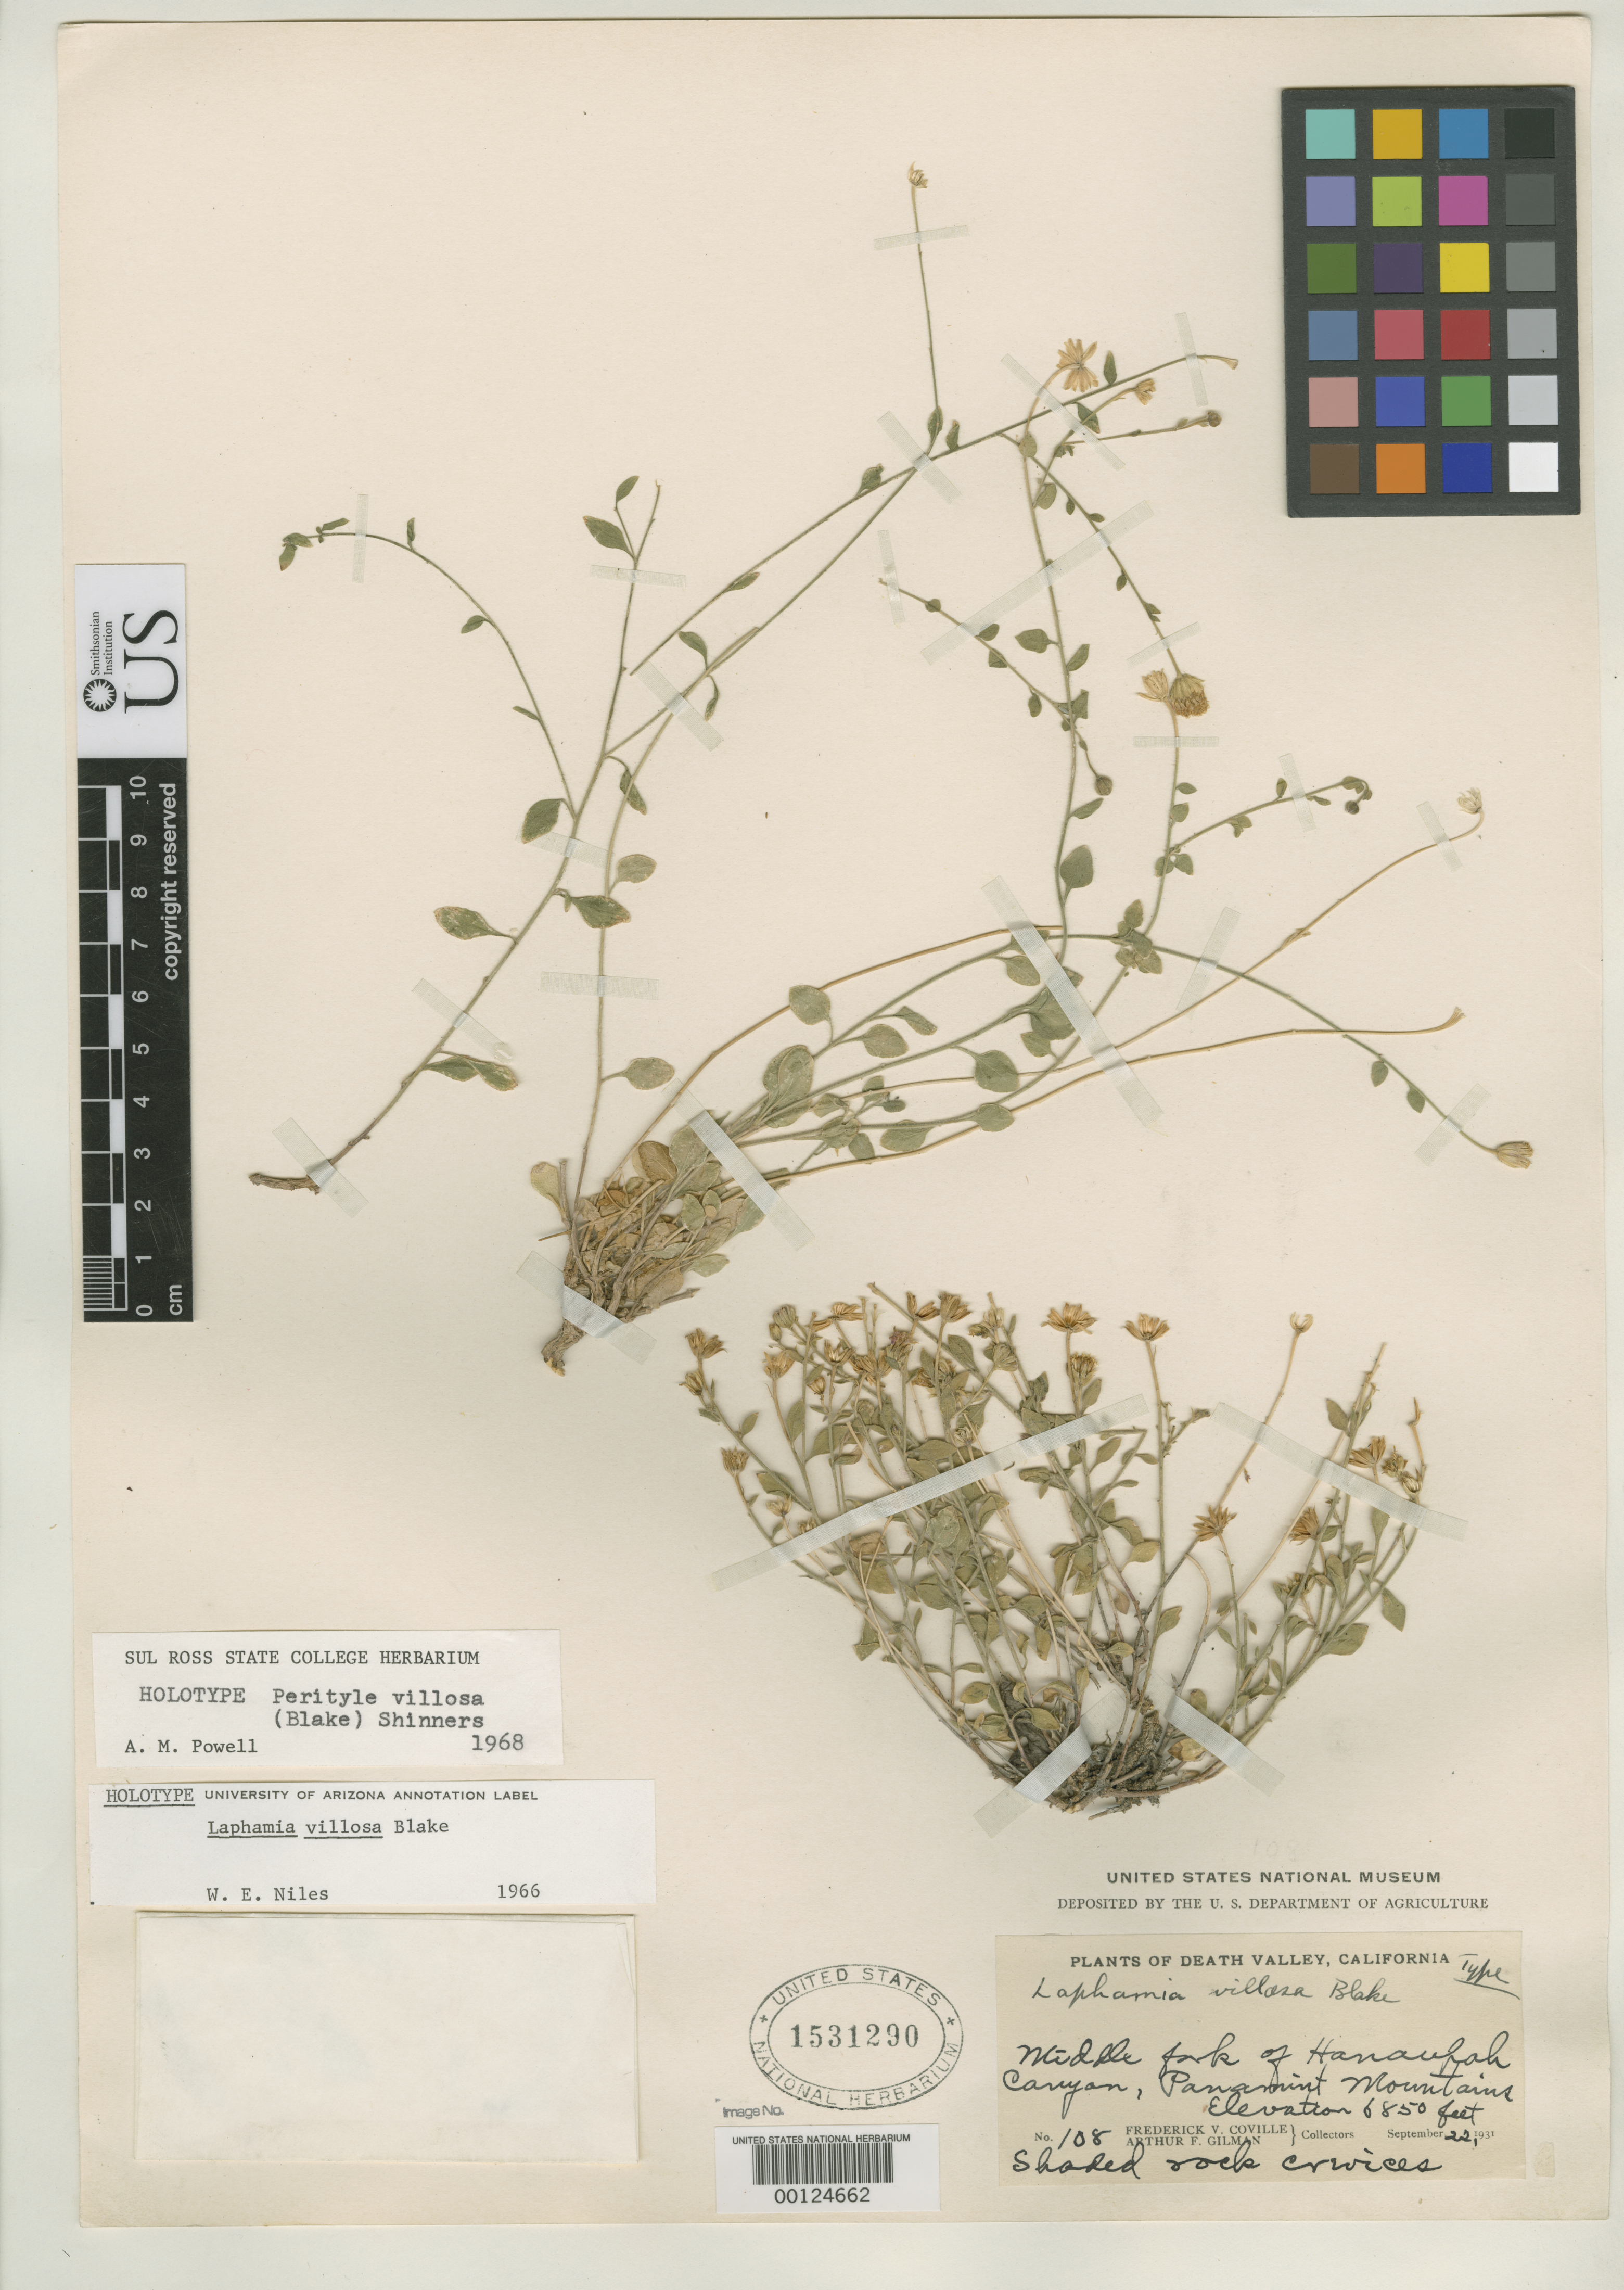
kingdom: Plantae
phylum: Tracheophyta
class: Magnoliopsida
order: Asterales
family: Asteraceae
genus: Laphamia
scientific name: Laphamia villosa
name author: S.F. Blake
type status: Holotype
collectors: F. V. Coville & M. F. Gilman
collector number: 108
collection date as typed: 22 Sep 1931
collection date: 1931-09-22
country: United States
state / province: California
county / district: Inyo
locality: Middle fork of Hanaupah Canyon, Panamint Mountains.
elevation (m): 2090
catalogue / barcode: US 1531290